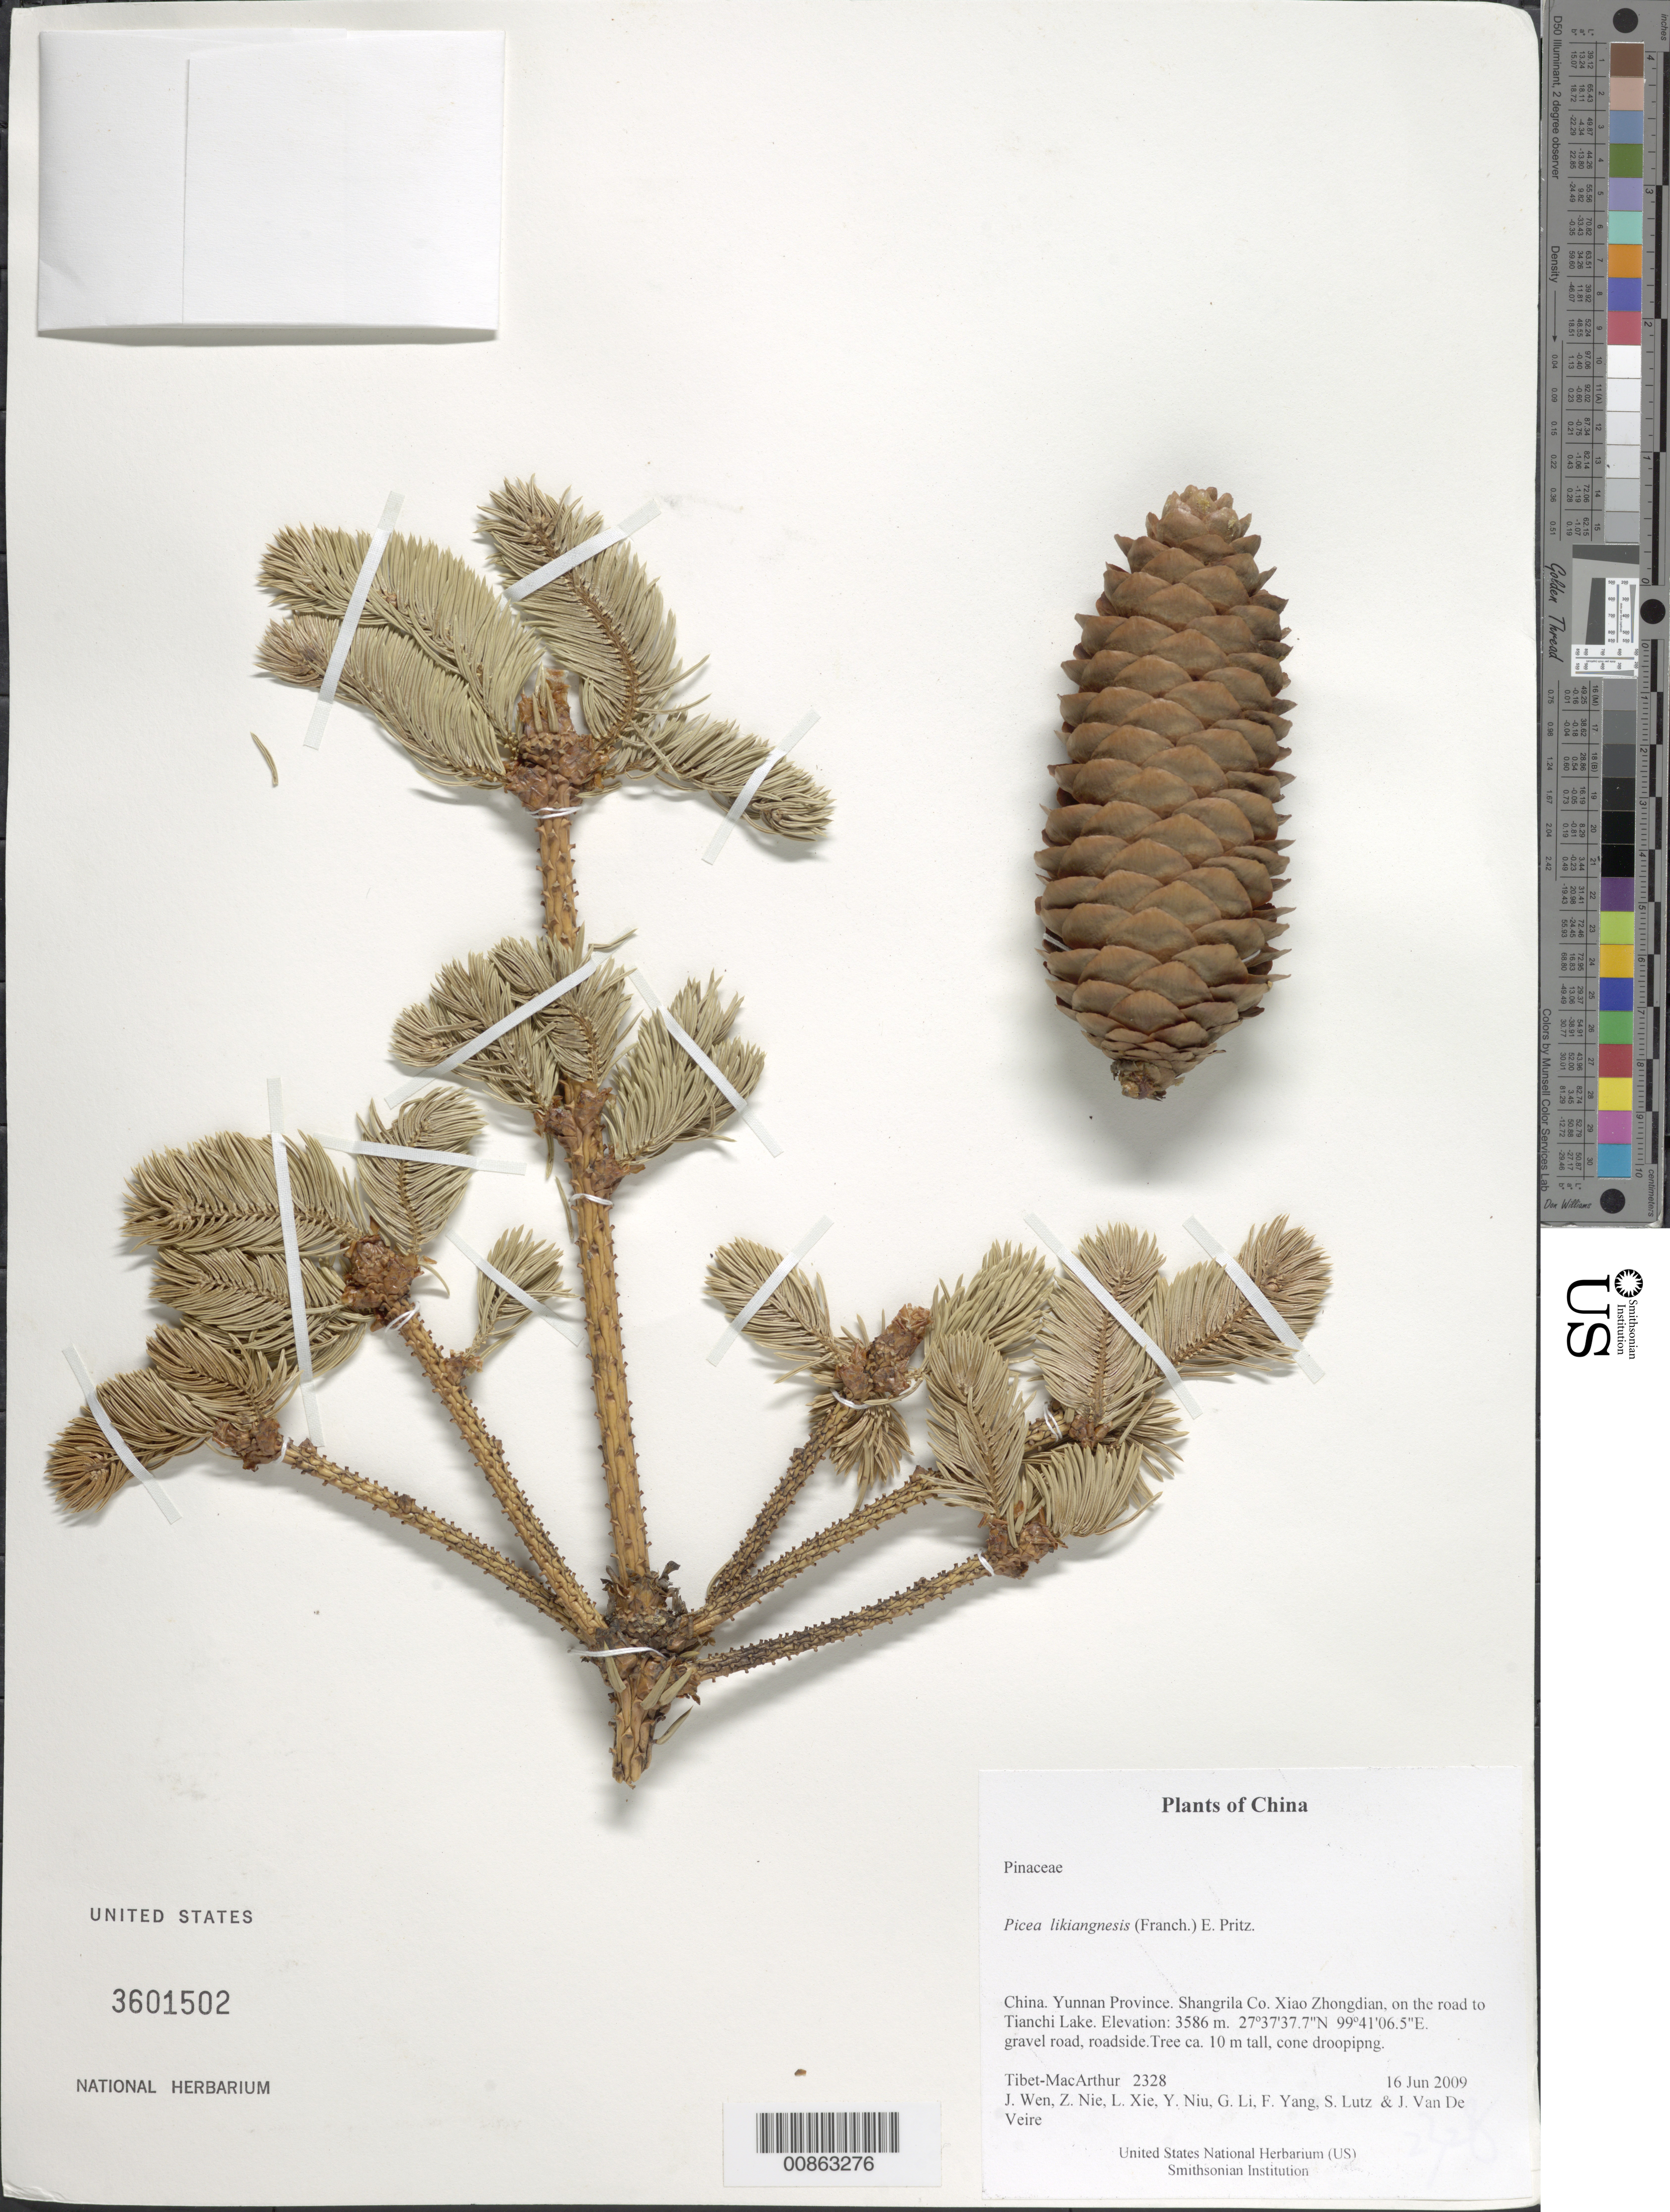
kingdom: Plantae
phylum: Tracheophyta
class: Pinopsida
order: Pinales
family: Pinaceae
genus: Picea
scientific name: Picea likiangensis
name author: (Franch.) E. Pritz.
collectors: Tibet-MacArthur, J. Wen, Z. Nie, L. Xie, Y. Niu, G. Li, F. Yang, S. Lutz & J. Van De Veire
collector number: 2328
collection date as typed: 16 Jun 2009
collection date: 2009-06-16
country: China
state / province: Yunnan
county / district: Shangrila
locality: Xiao Zhongdian, on the road to Tianchi Lake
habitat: gravel road, roadside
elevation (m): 3586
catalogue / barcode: US 3601502